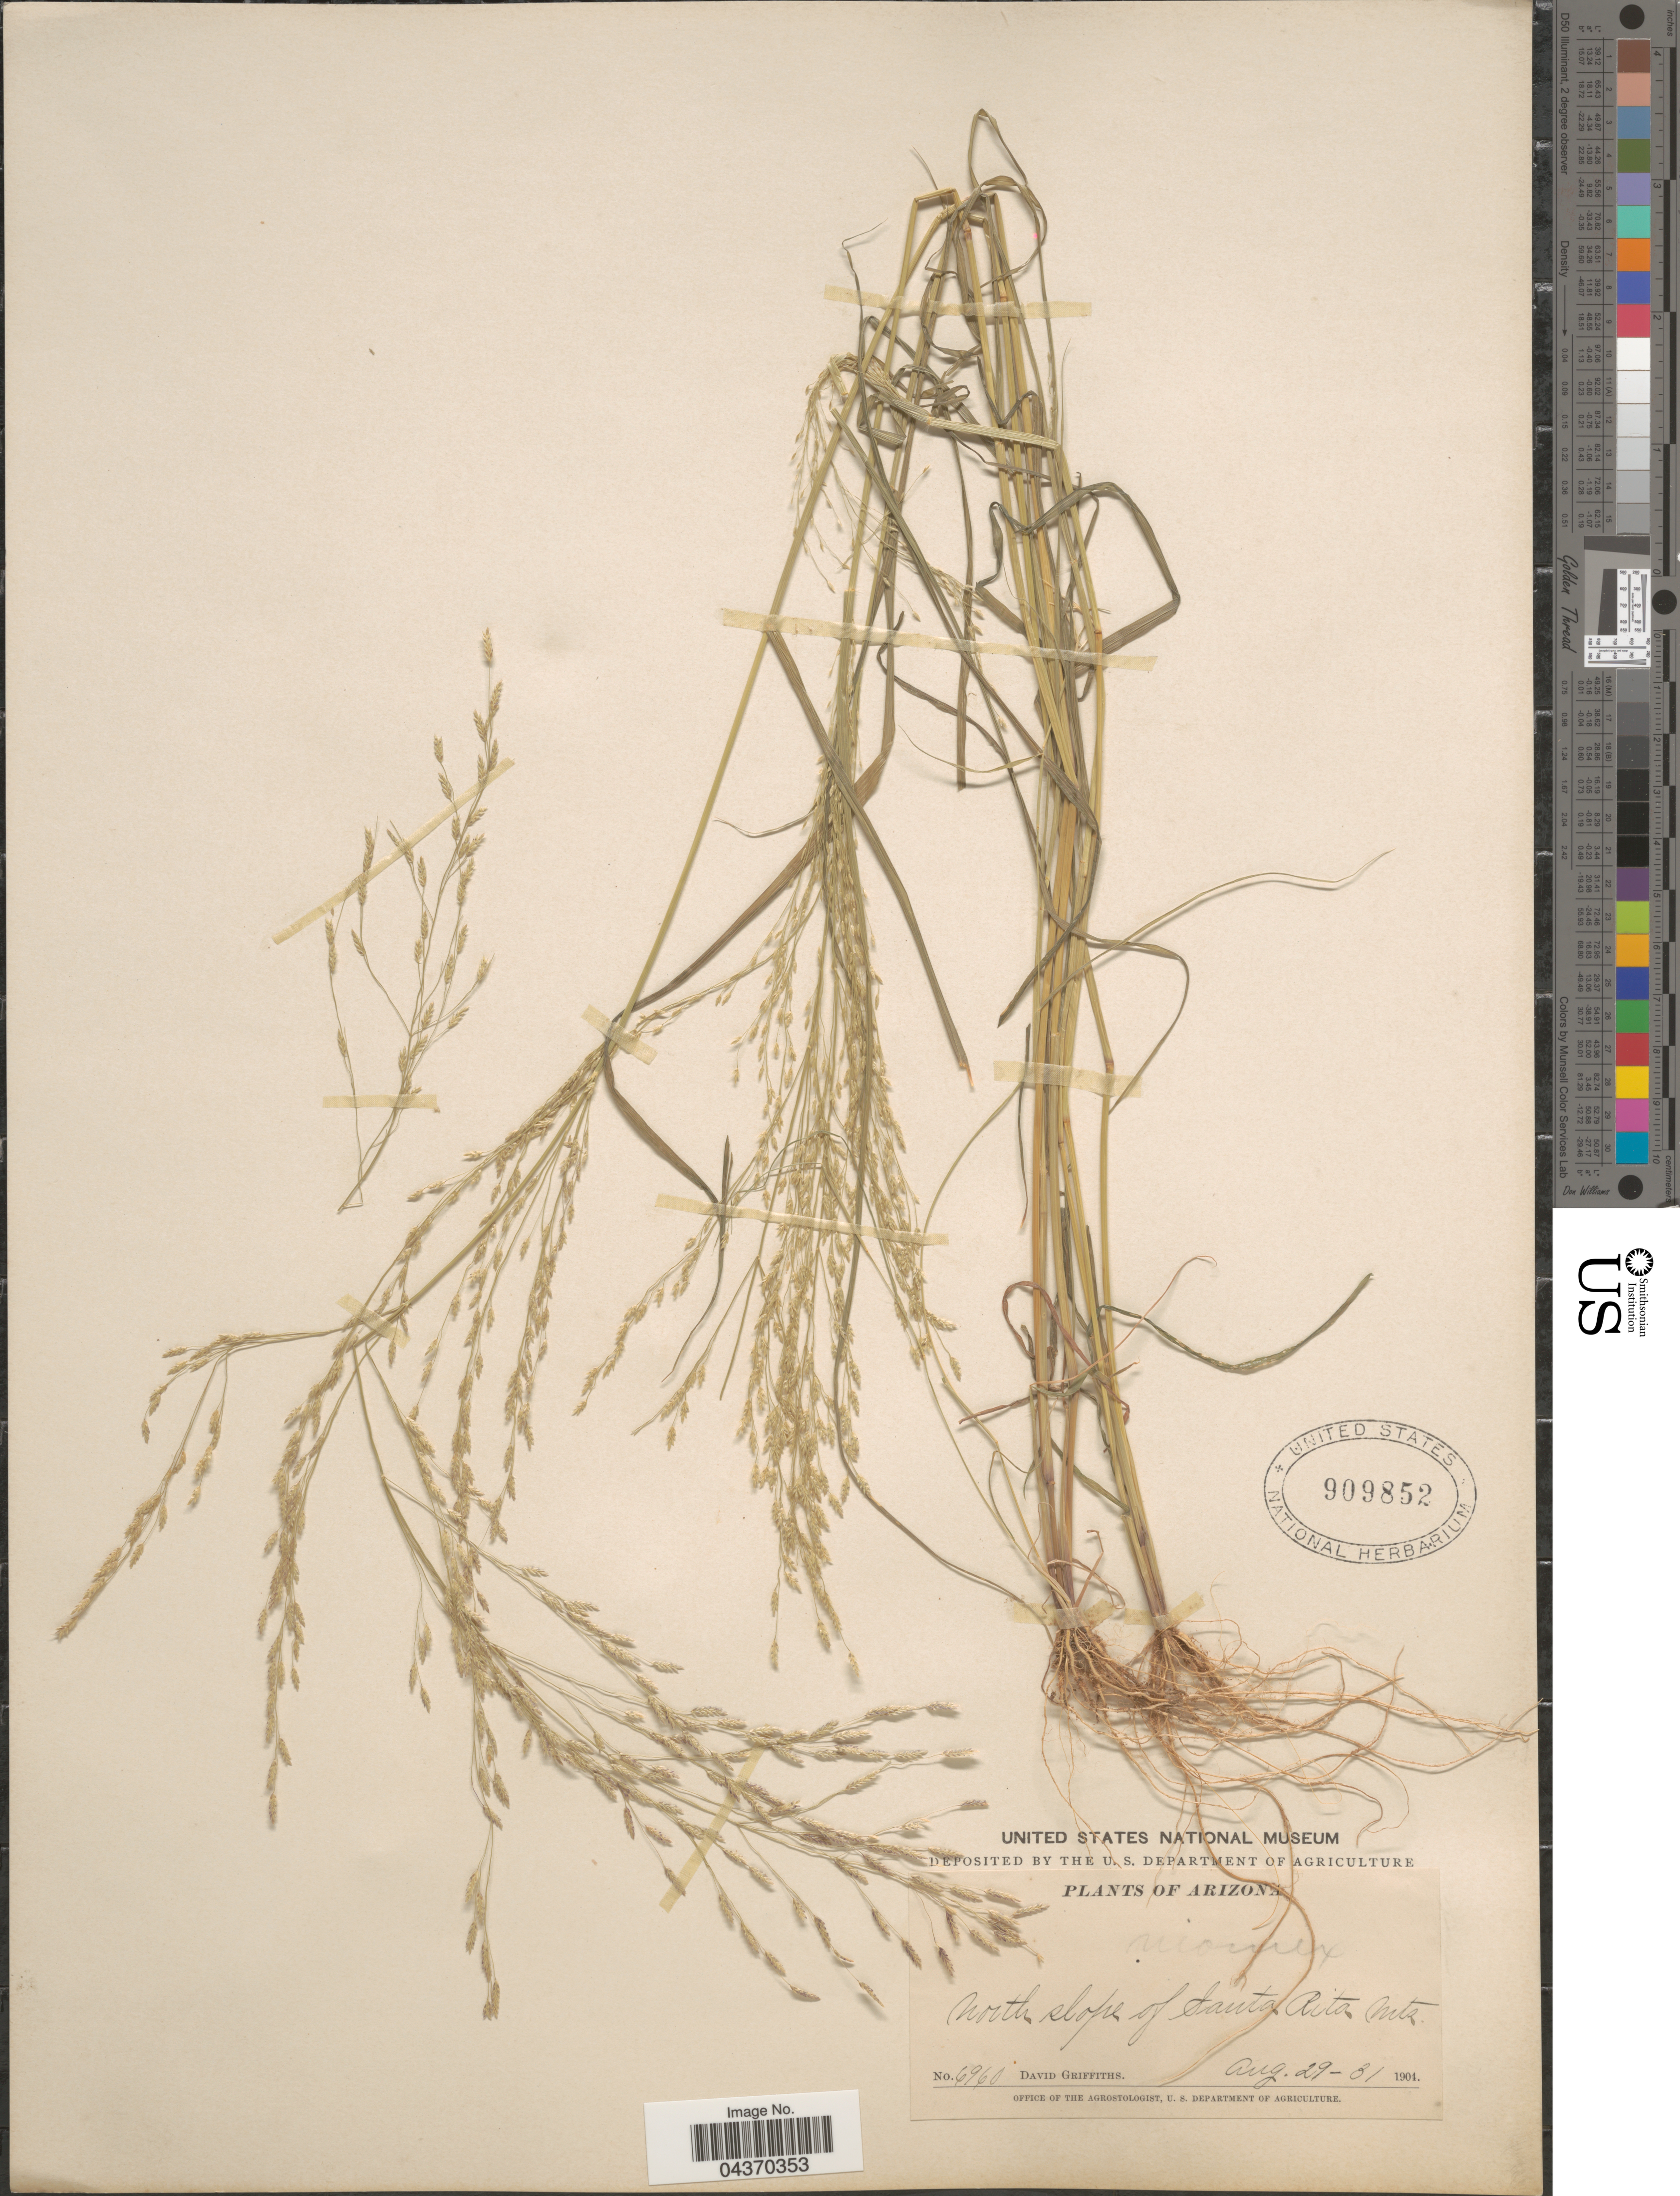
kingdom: Plantae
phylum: Tracheophyta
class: Liliopsida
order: Poales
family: Poaceae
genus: Eragrostis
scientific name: Eragrostis pectinacea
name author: (Michx.) Nees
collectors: D. Griffiths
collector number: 6960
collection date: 1904-08-29/1904-08-31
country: United States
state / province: Arizona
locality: North slope of Santa Rita mts.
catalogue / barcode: US 909852